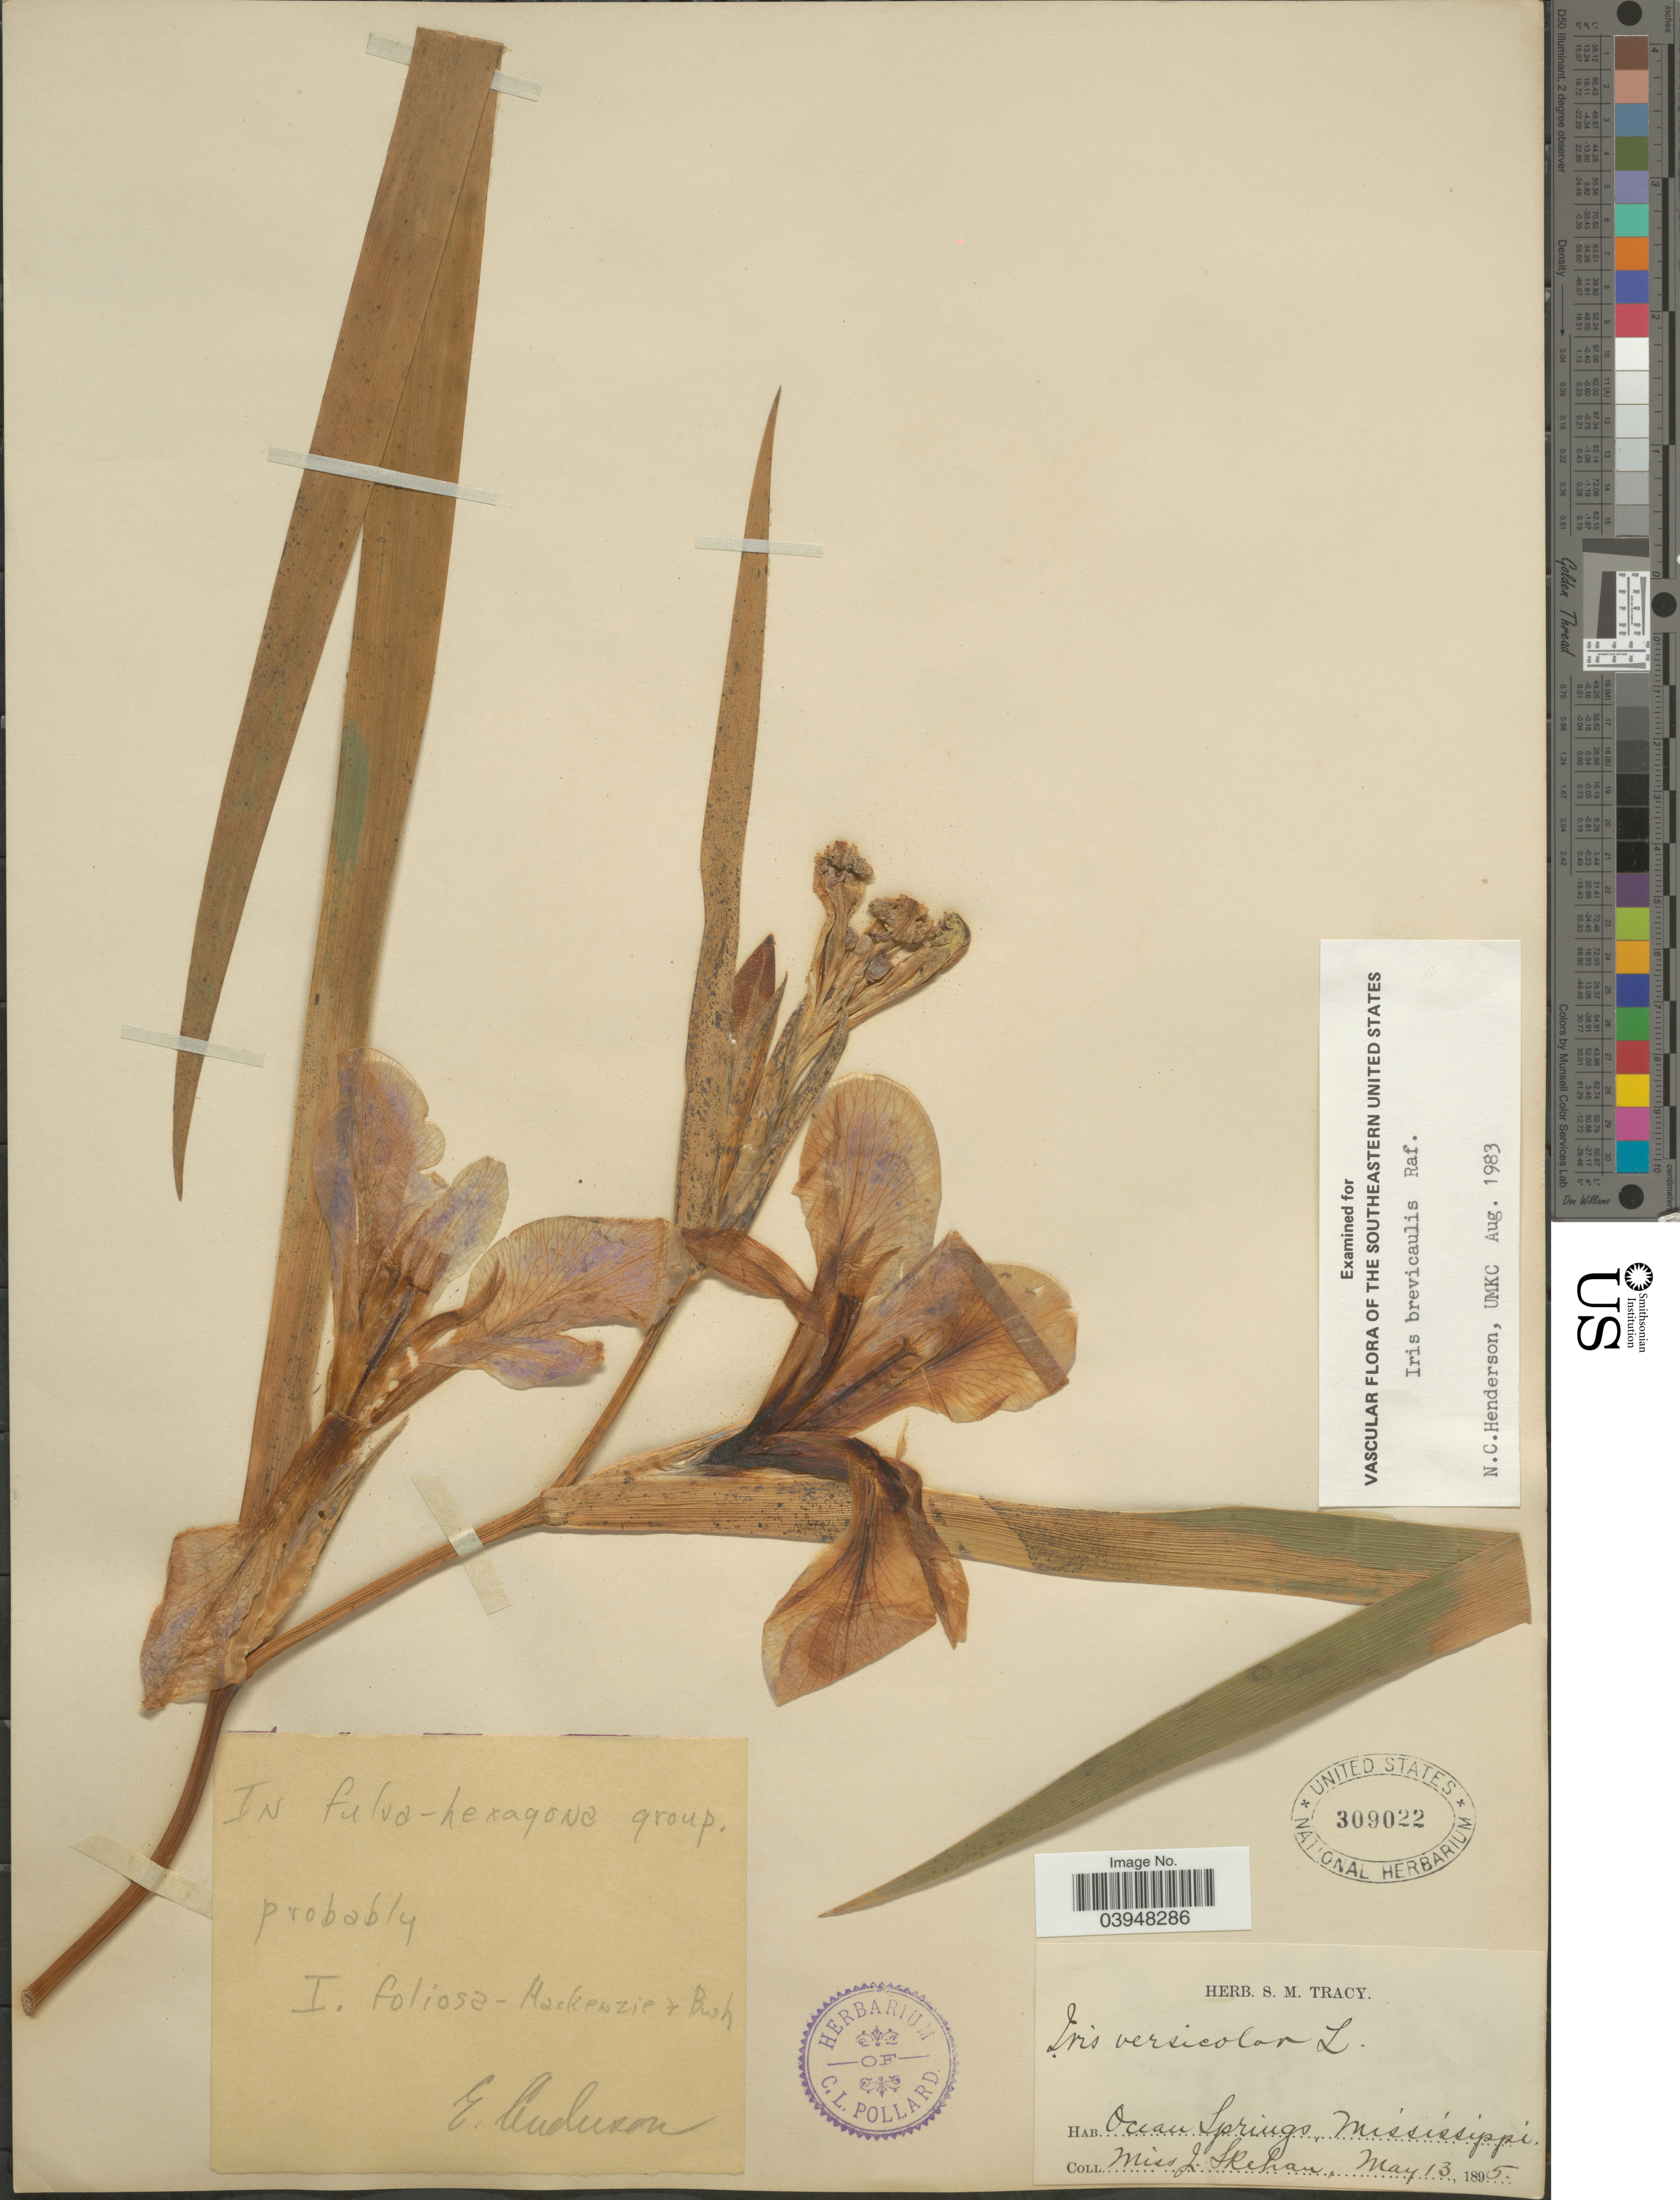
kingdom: Plantae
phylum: Tracheophyta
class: Liliopsida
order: Asparagales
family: Iridaceae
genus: Iris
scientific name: Iris brevicaulis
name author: Raf.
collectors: J. Skehan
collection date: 1895-05-13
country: United States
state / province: Mississippi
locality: Ocean Springs.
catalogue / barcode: US 309022